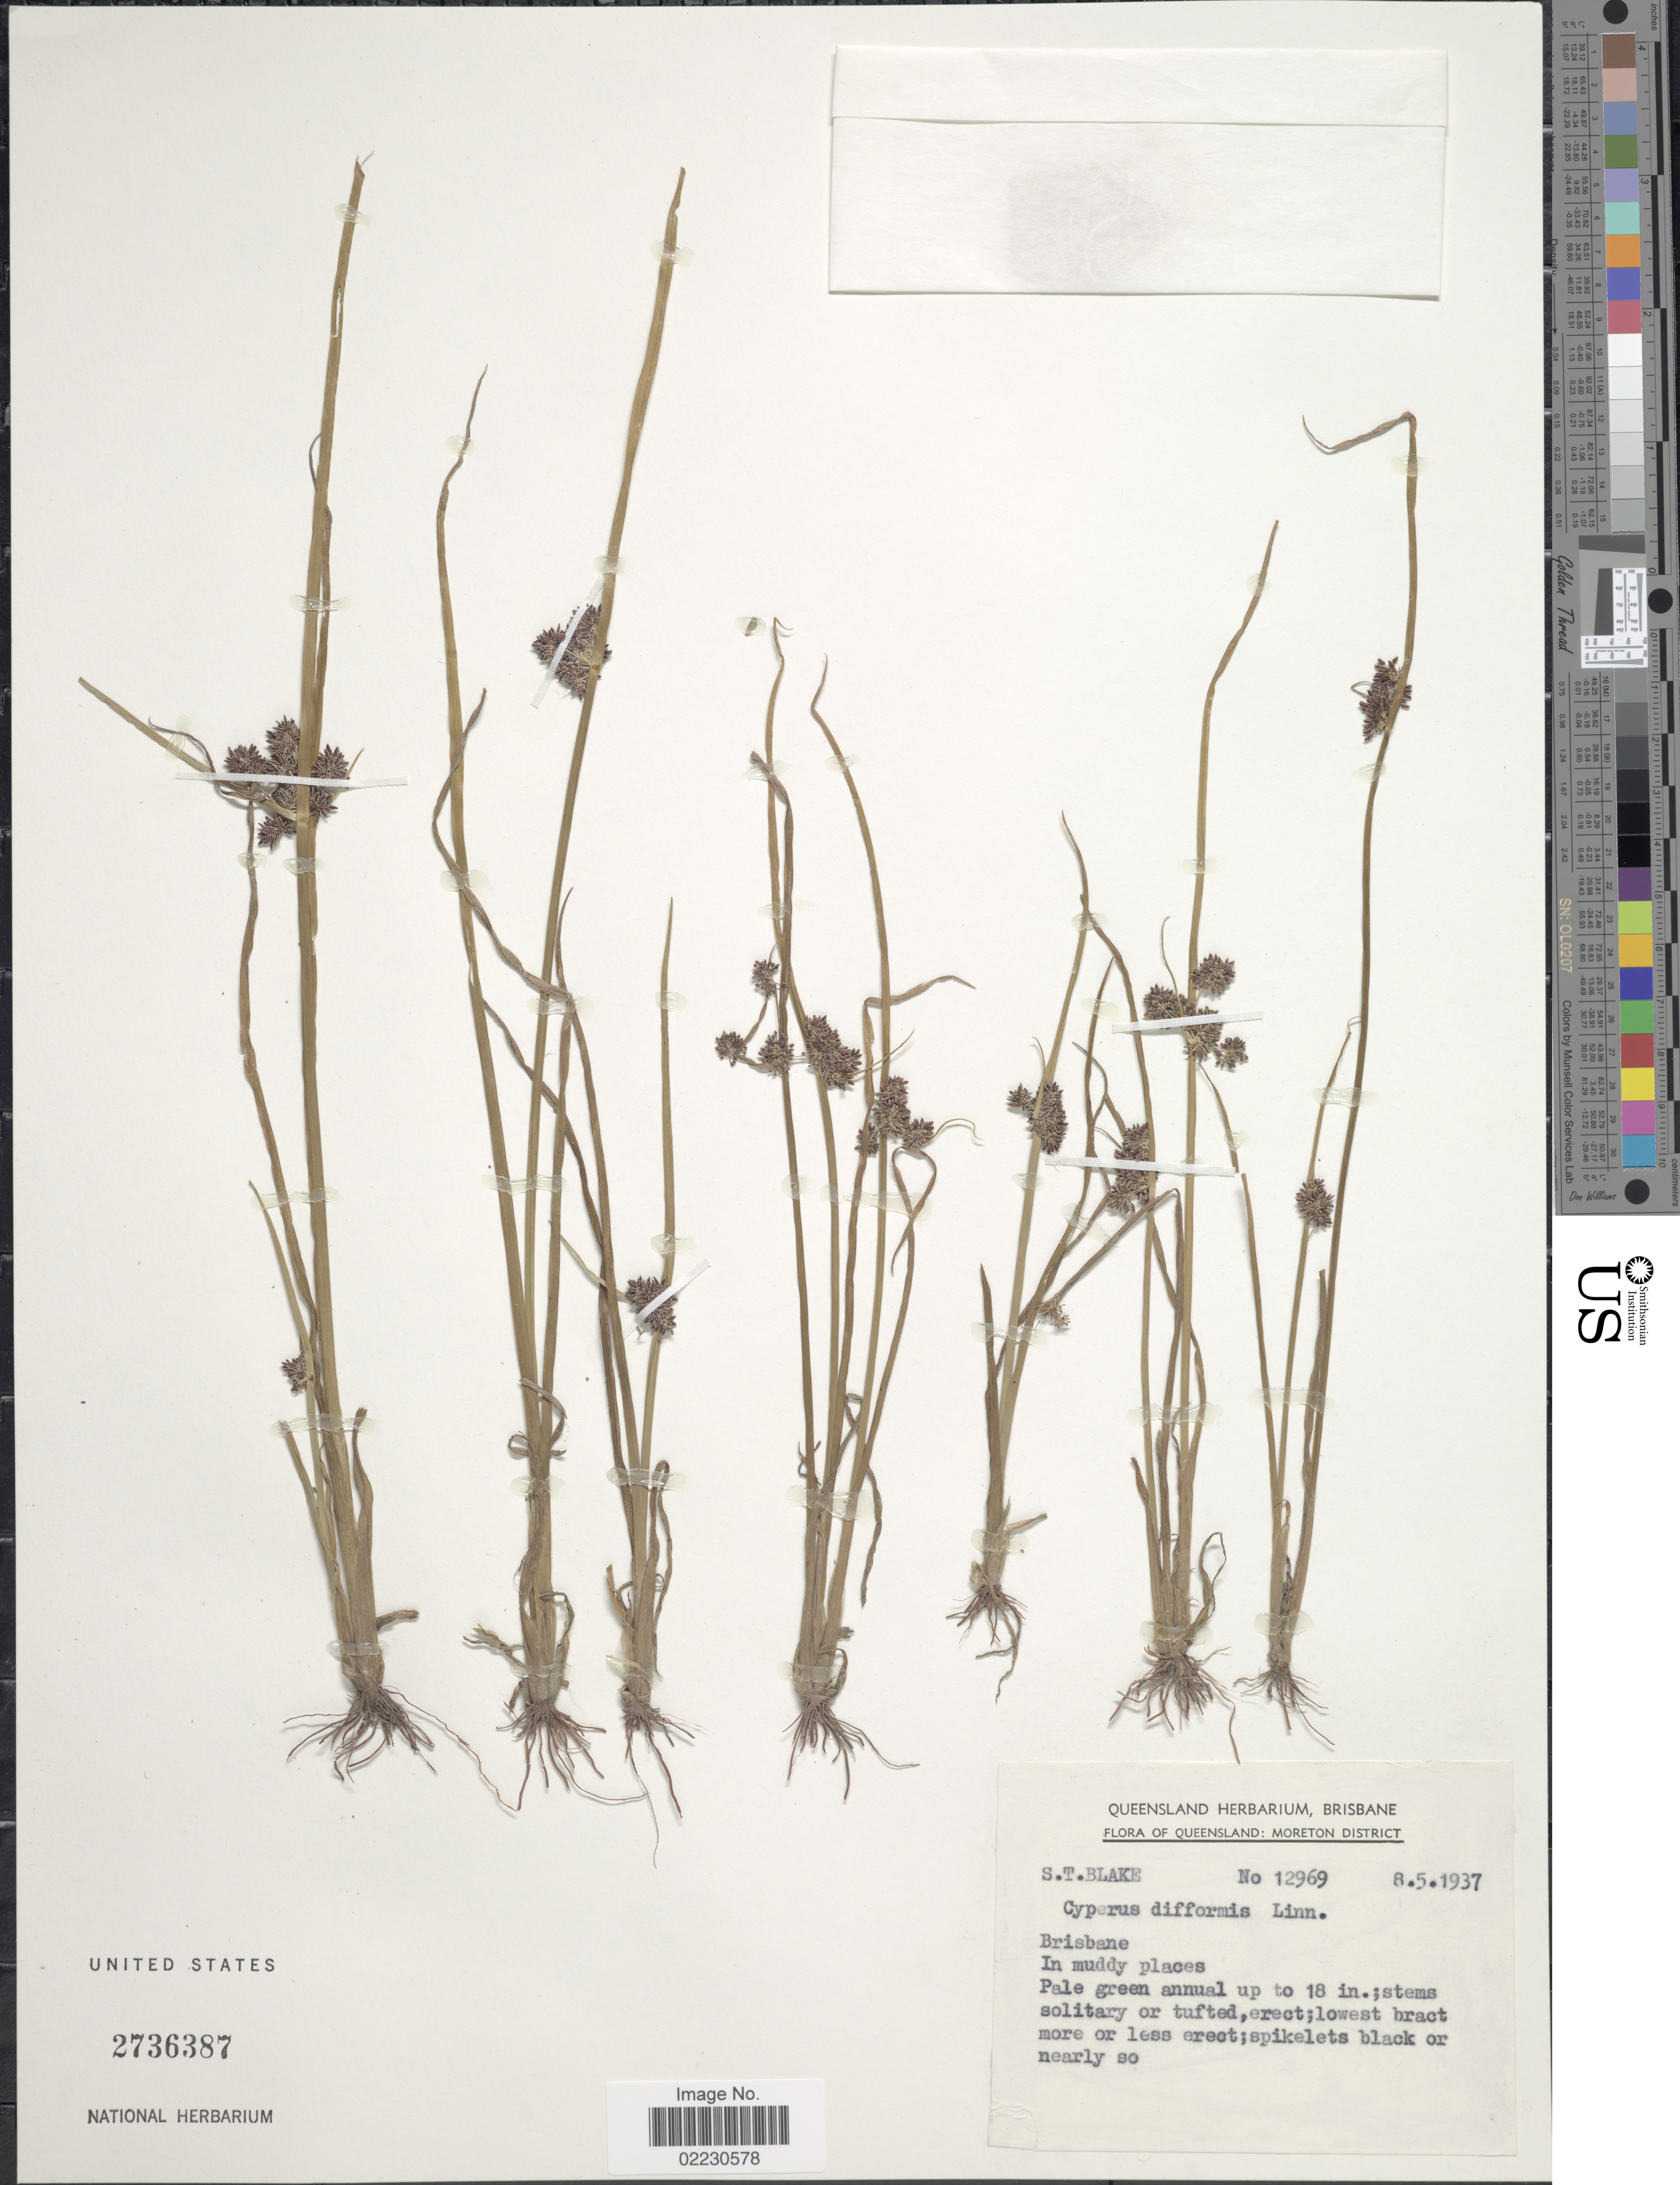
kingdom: Plantae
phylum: Tracheophyta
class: Liliopsida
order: Poales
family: Cyperaceae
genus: Cyperus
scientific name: Cyperus difformis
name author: L.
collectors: S. T. Blake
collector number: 12969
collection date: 1937-05-08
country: Australia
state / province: Queensland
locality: Moreton District. Brisbane. In muddy places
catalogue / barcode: US 2736387